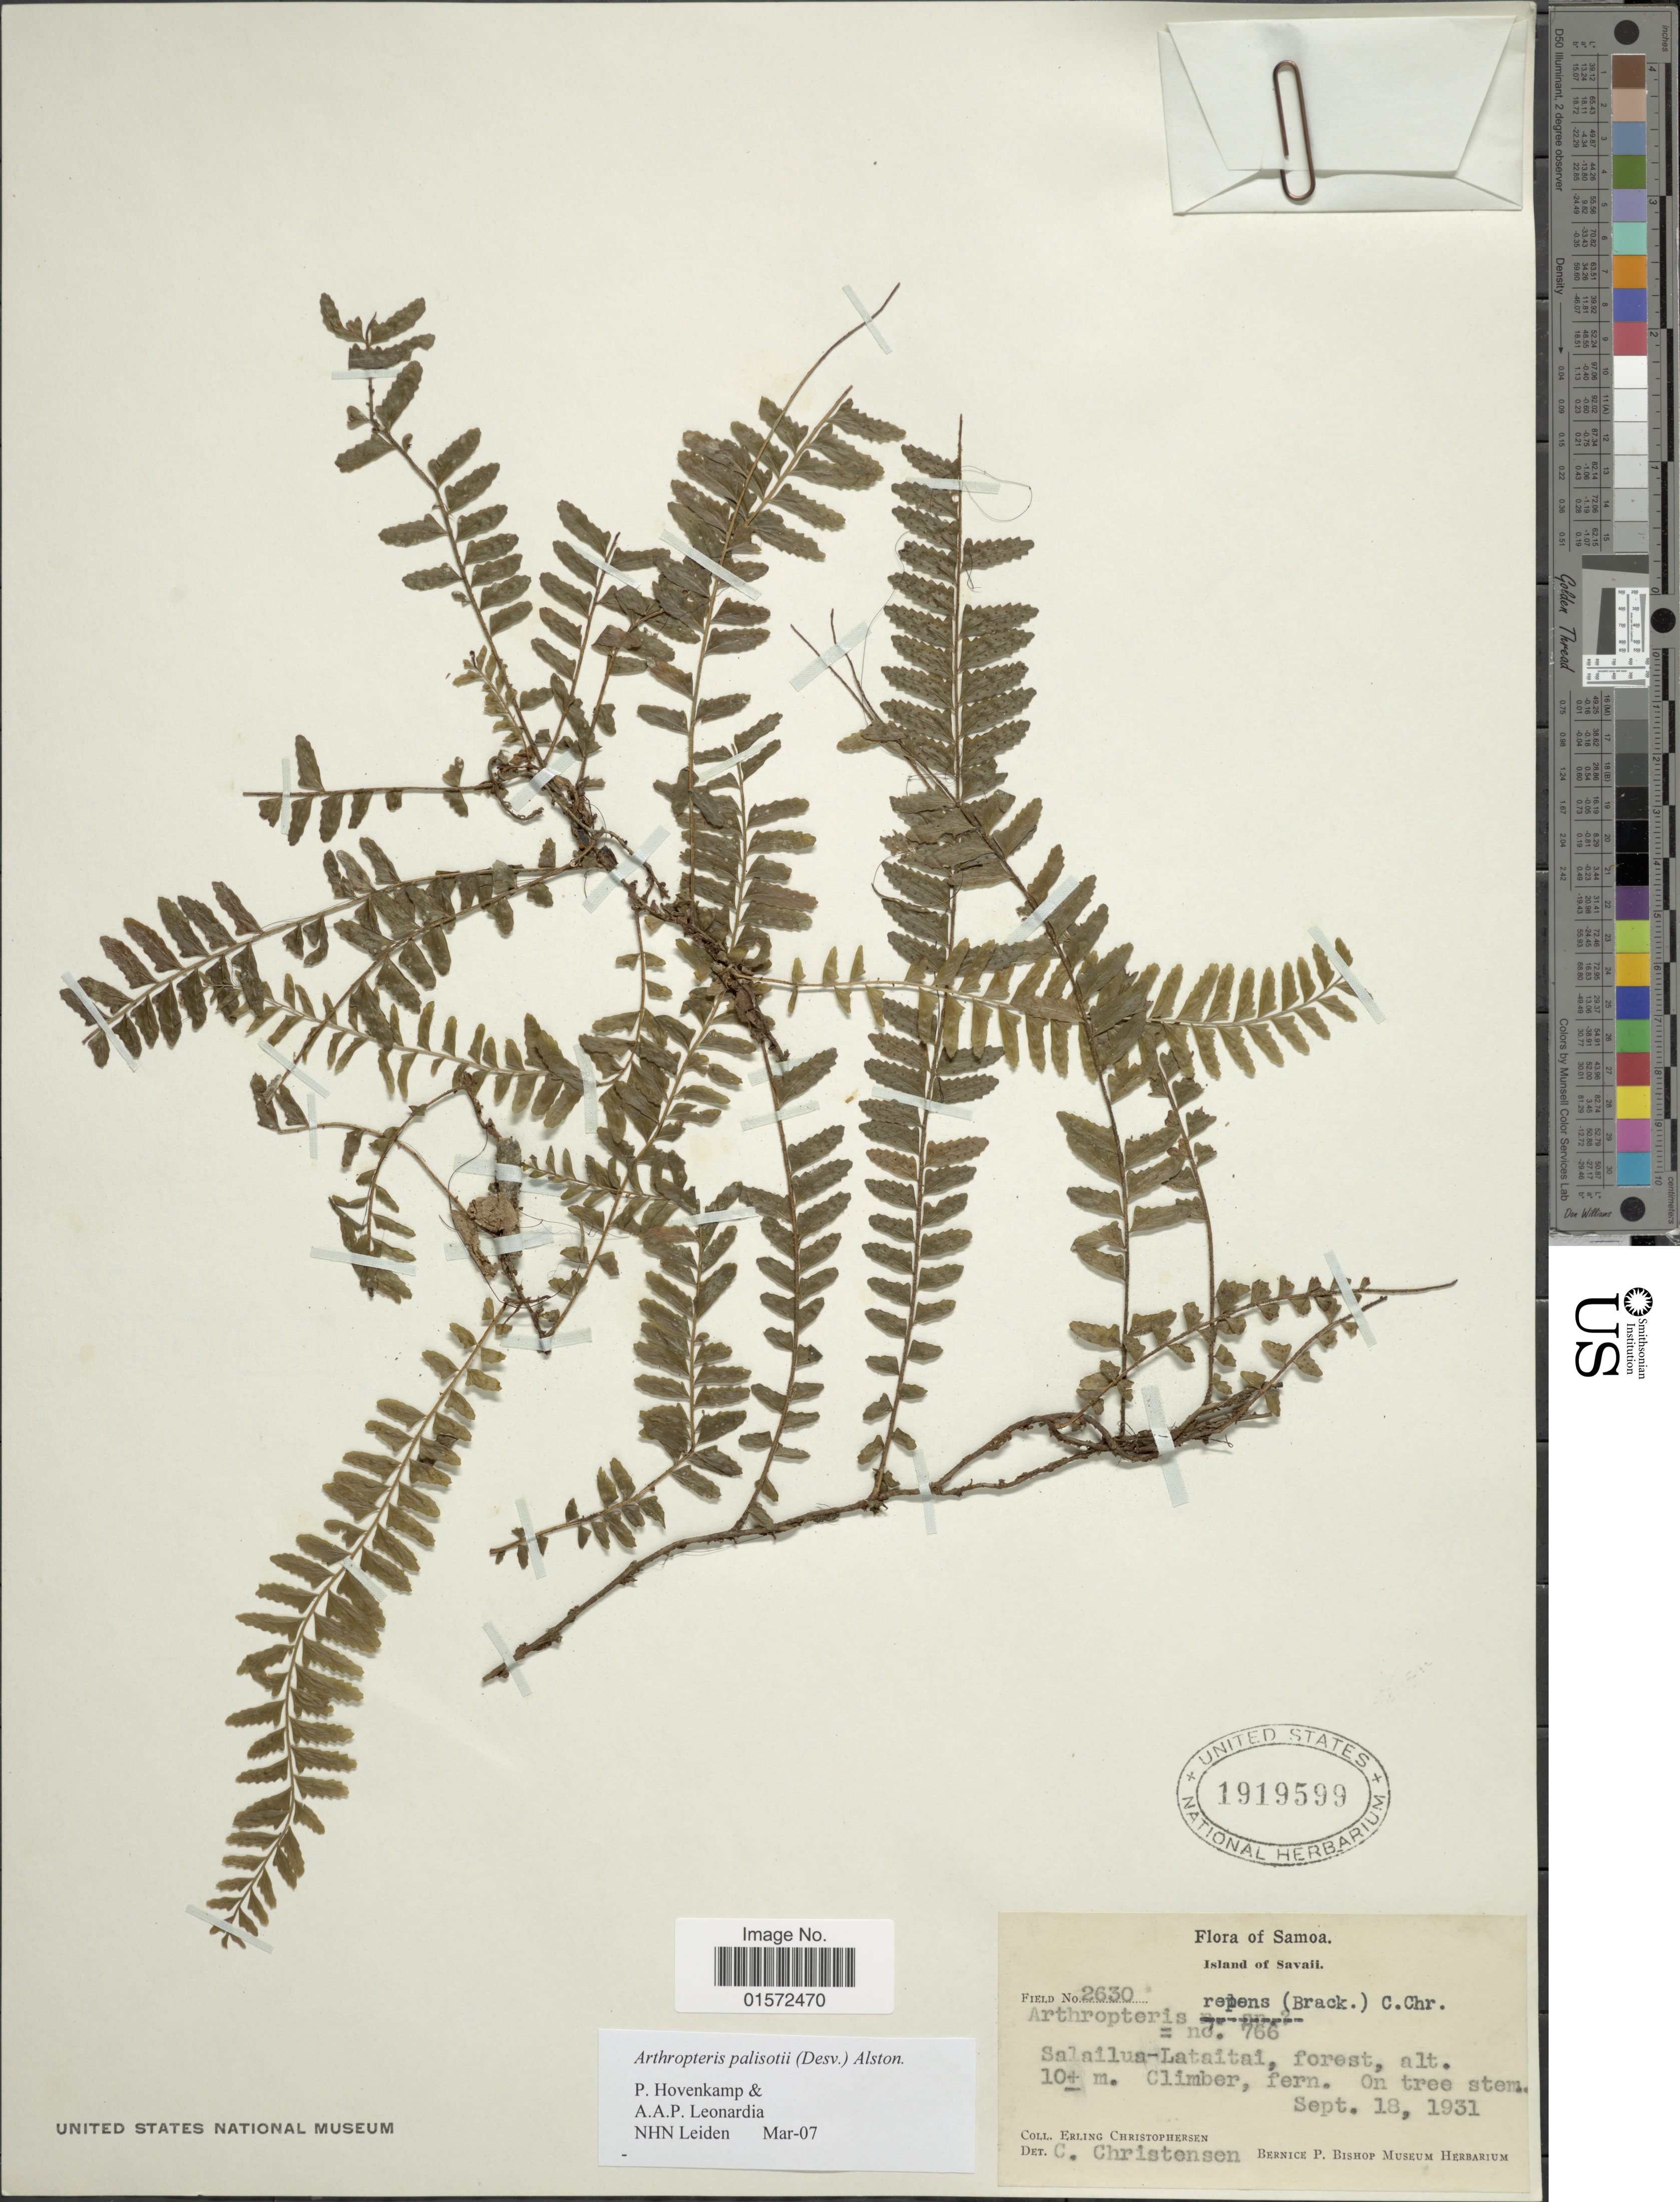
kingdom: Plantae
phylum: Tracheophyta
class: Polypodiopsida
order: Polypodiales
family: Tectariaceae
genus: Arthropteris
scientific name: Arthropteris palisotii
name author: (Desv.) Alston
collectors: E. Christophersen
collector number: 2630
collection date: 1931-09-18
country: Samoa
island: Savai'i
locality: Samoa, Island of Savaii, Salailua Lataitai forest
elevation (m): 10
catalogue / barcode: US 1919599